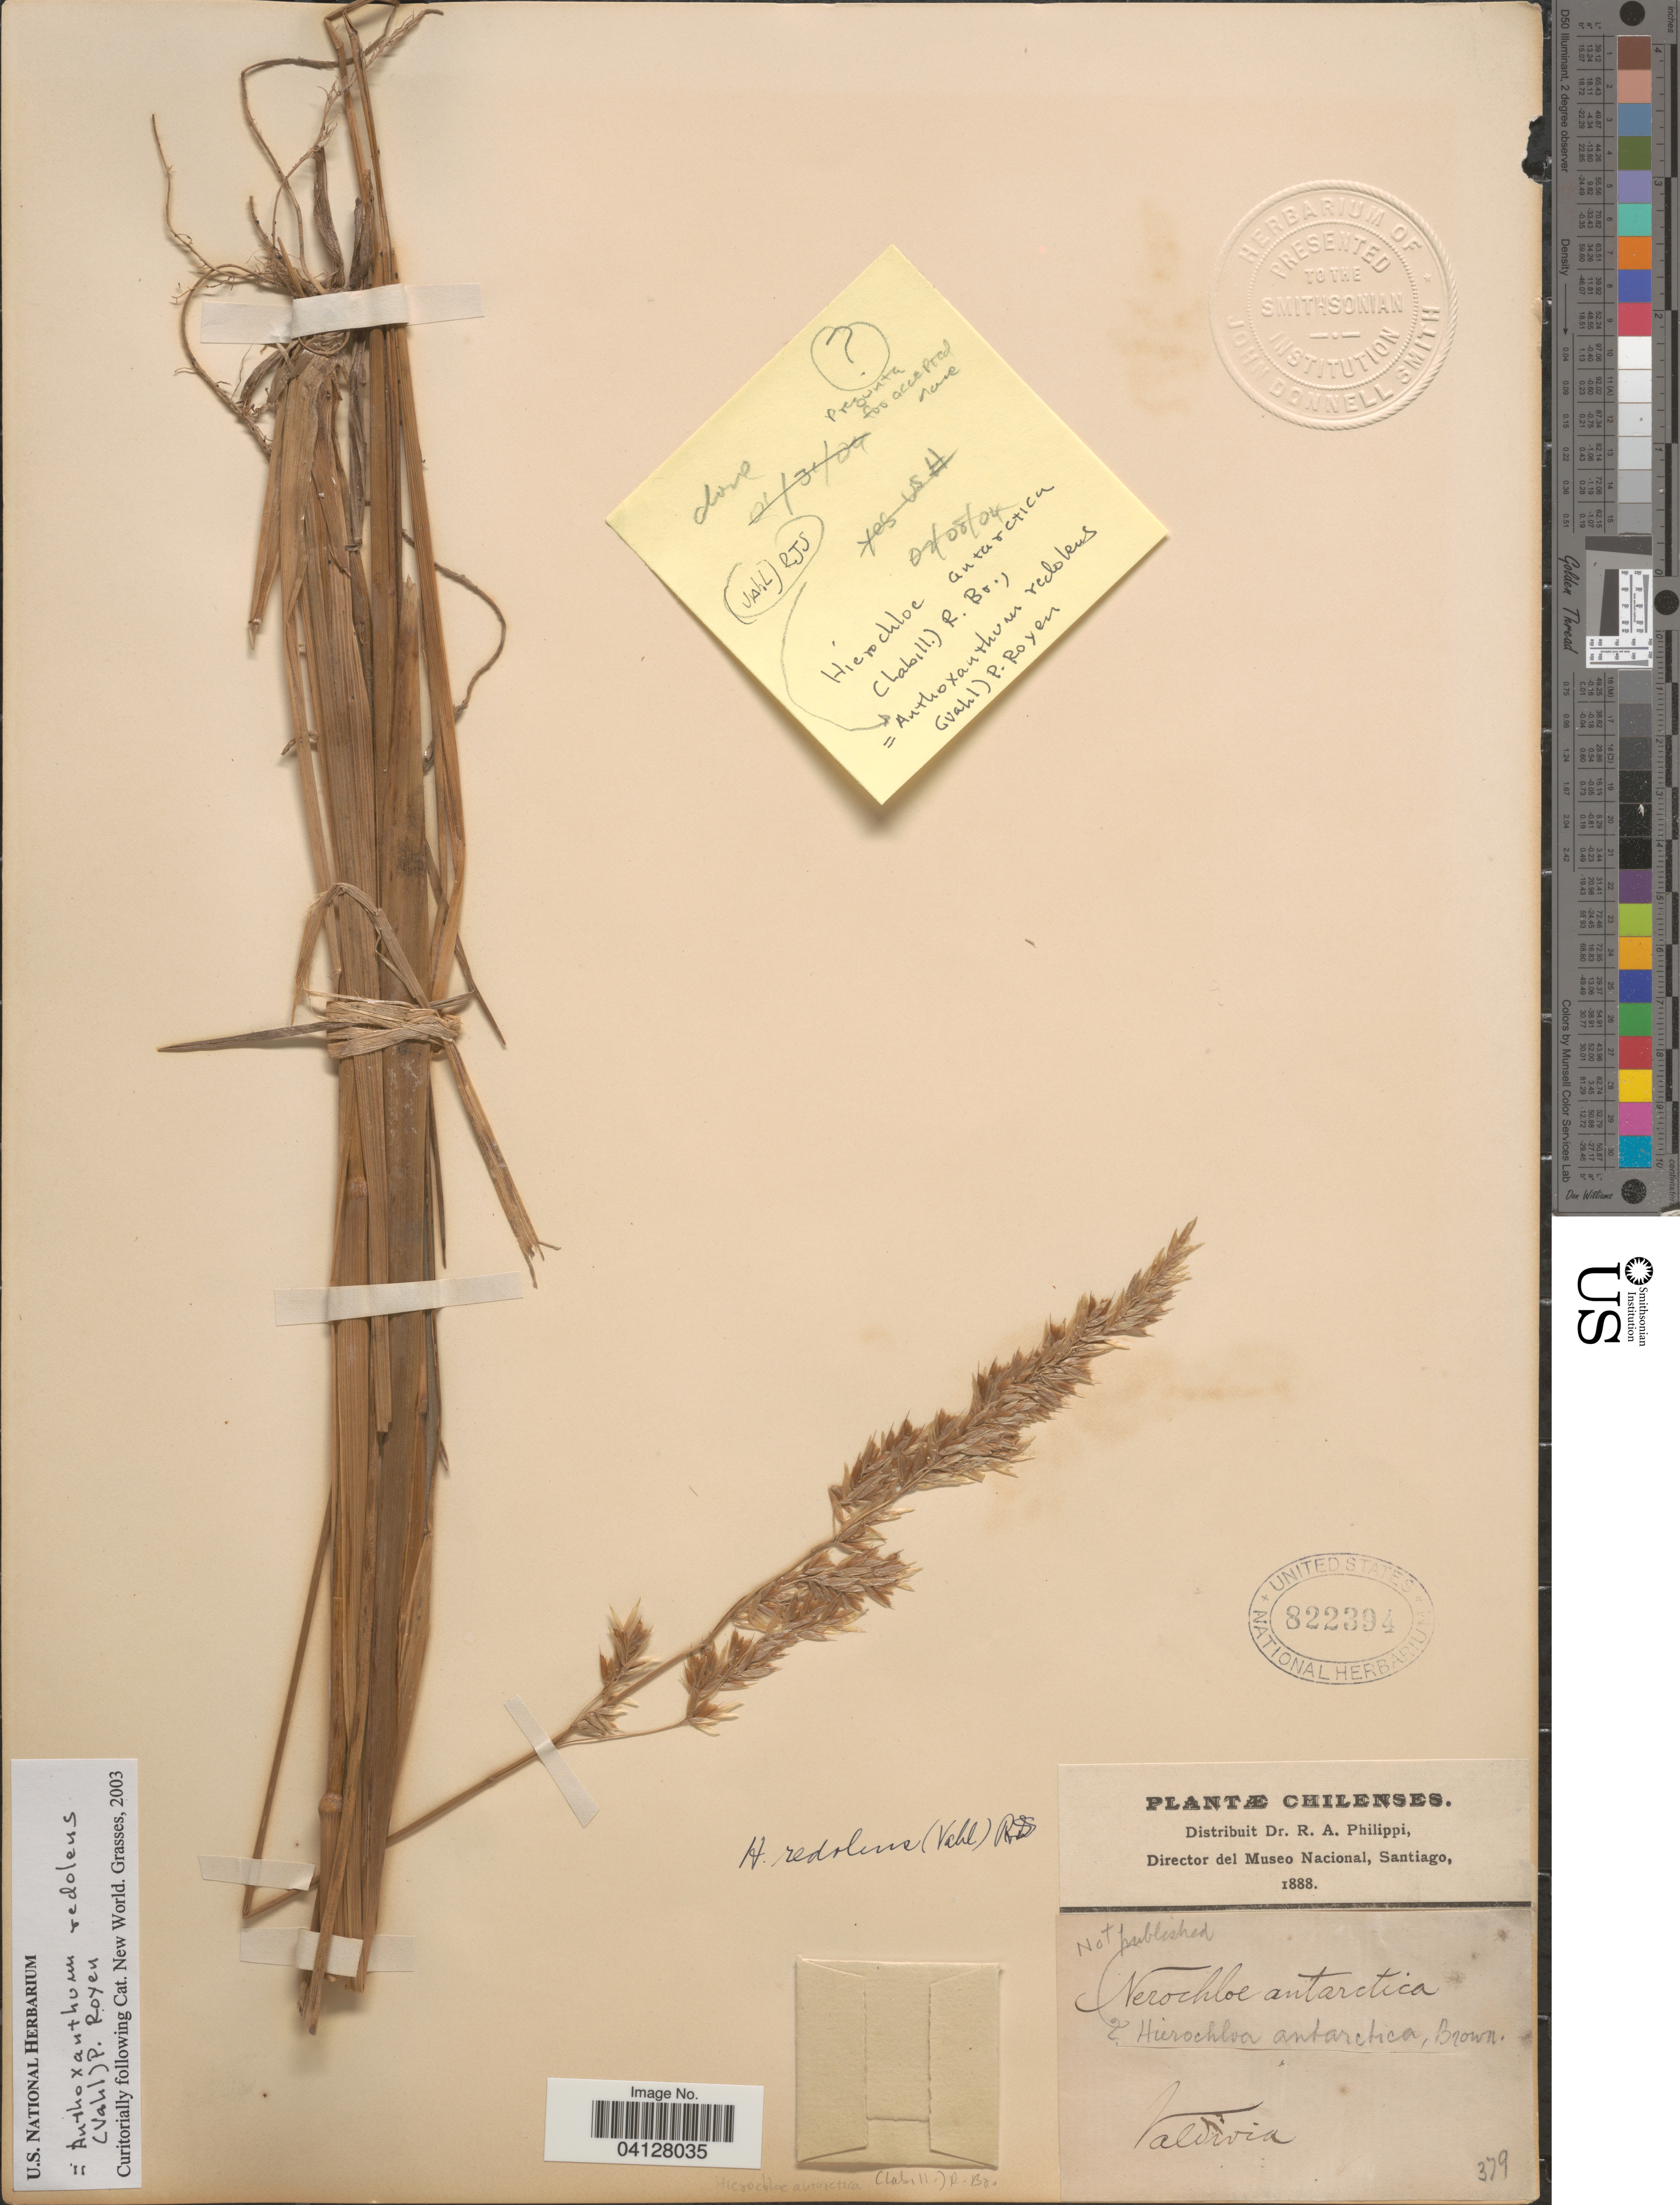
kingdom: Plantae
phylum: Tracheophyta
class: Liliopsida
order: Poales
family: Poaceae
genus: Anthoxanthum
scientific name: Anthoxanthum redolens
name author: (Vahl) P. Royen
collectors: R. A. Philippi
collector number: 379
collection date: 1888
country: Chile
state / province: Los Ríos (XIV)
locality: Valdivia.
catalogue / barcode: US 822394